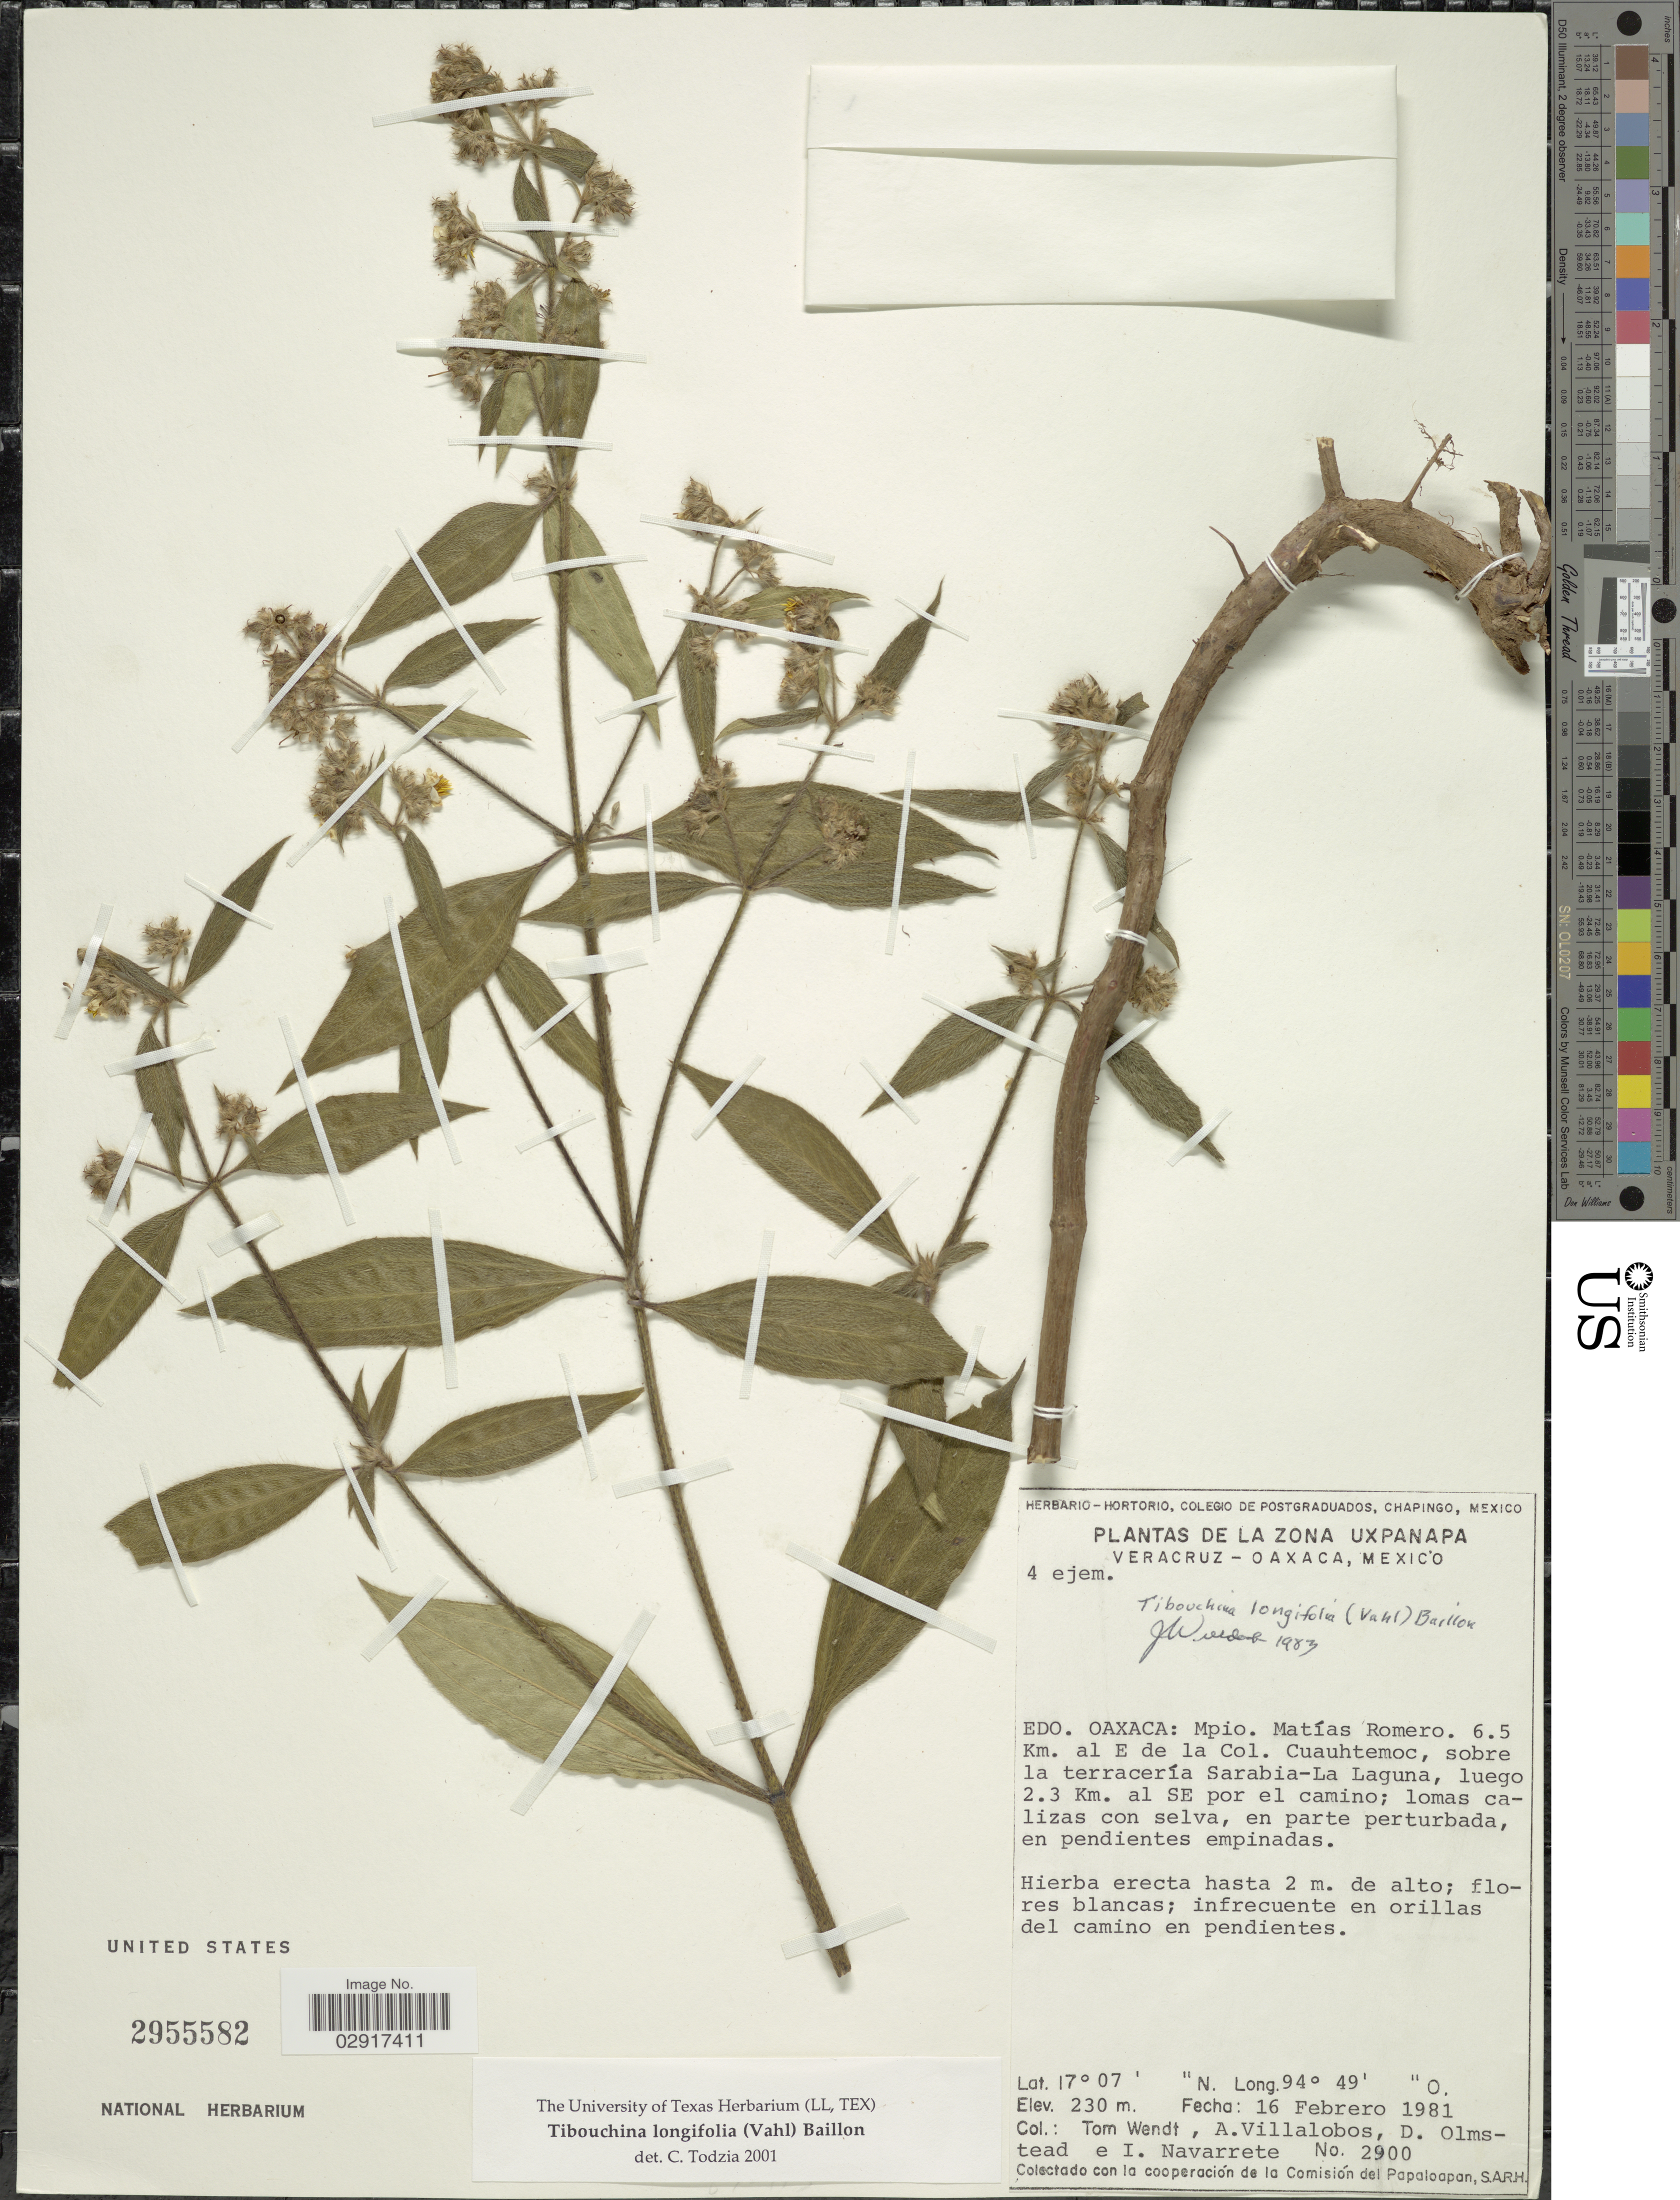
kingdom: Plantae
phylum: Tracheophyta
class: Magnoliopsida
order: Myrtales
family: Melastomataceae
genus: Chaetogastra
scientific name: Chaetogastra longifolia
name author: (Vahl) DC.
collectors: T. L. Wendt, A. Villalobos, D. Olmstead & I. Navarrete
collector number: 2900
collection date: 1981-02-16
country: Mexico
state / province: Oaxaca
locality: La Zona Uxpanapa. Edo. Oaxaca: Mpio. Matías Romero. 6.5 Km. al E de la Col. Cuauhtemoc, sobre la terracería Sarabia-La Laguna, luego 2.3 Km. al SE por el camino.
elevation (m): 230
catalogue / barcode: US 2955582